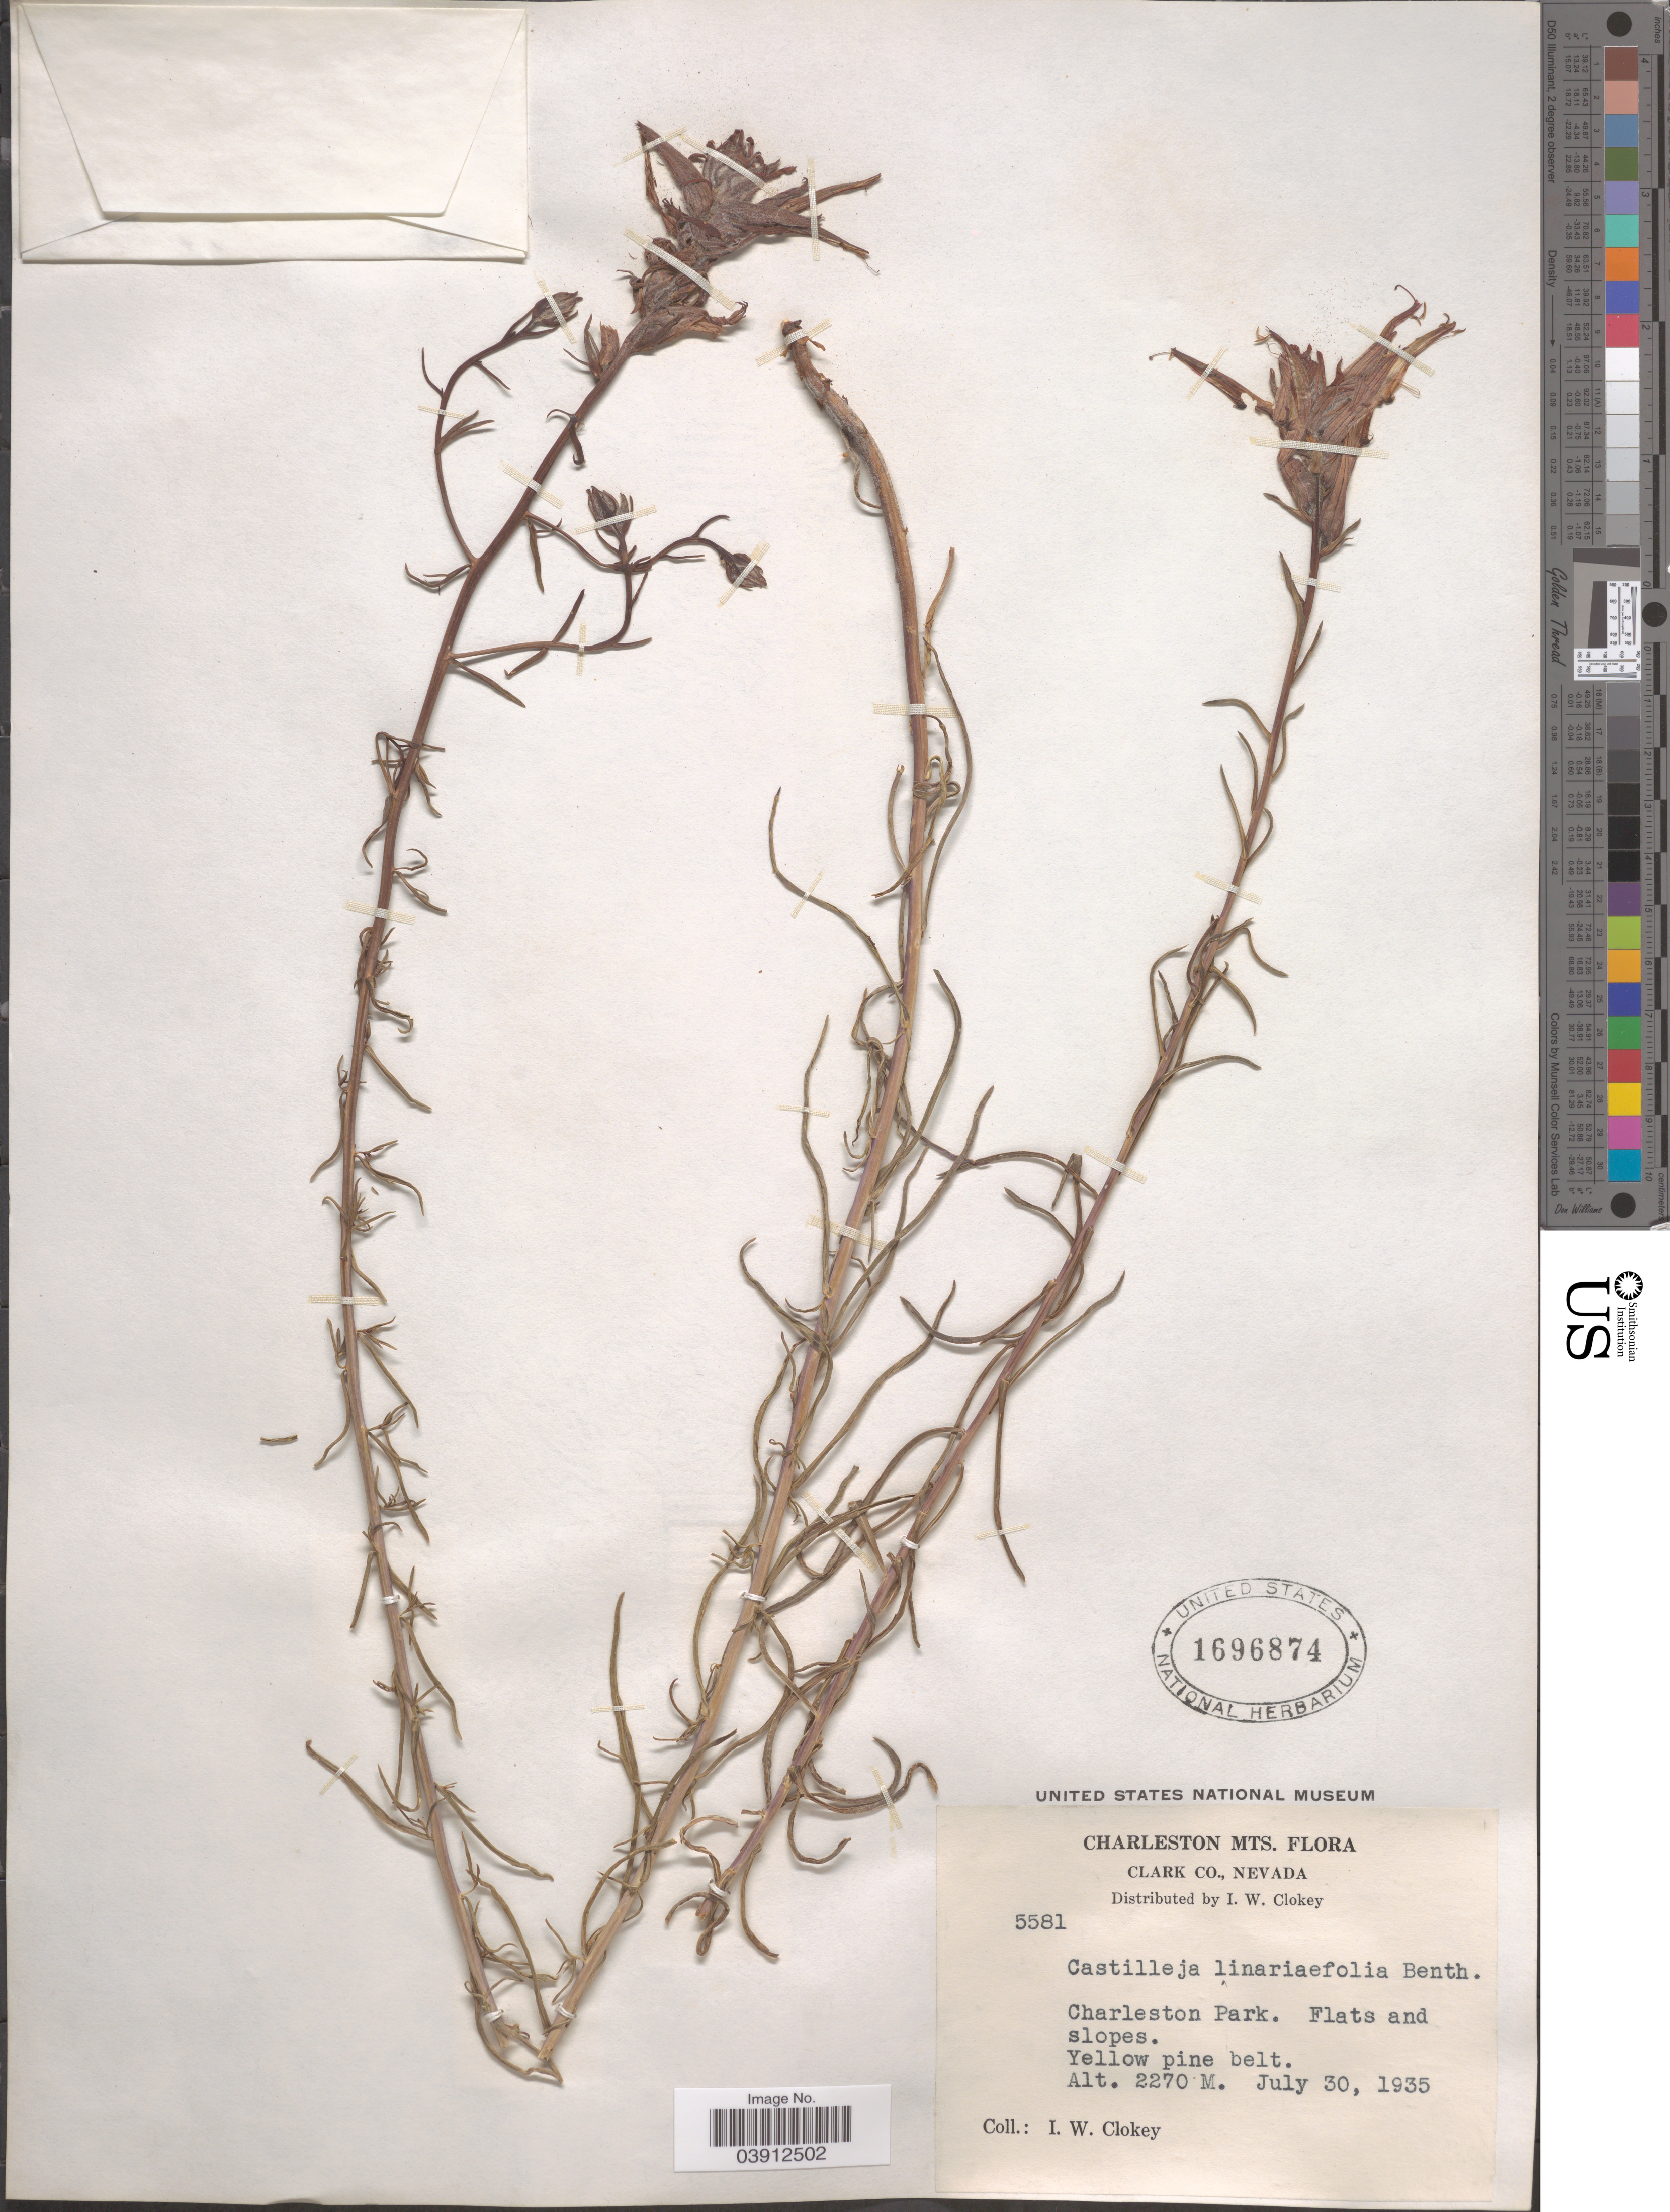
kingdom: Plantae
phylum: Tracheophyta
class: Magnoliopsida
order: Lamiales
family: Orobanchaceae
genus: Castilleja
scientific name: Castilleja linariifolia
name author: Benth.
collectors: I. W. Clokey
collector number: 5581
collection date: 1935-07-30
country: United States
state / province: Nevada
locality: Charleston Mts. Clark Co. Charleston Park. Flats and slopes. Yellow pine belt.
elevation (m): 2270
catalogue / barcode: US 1696874